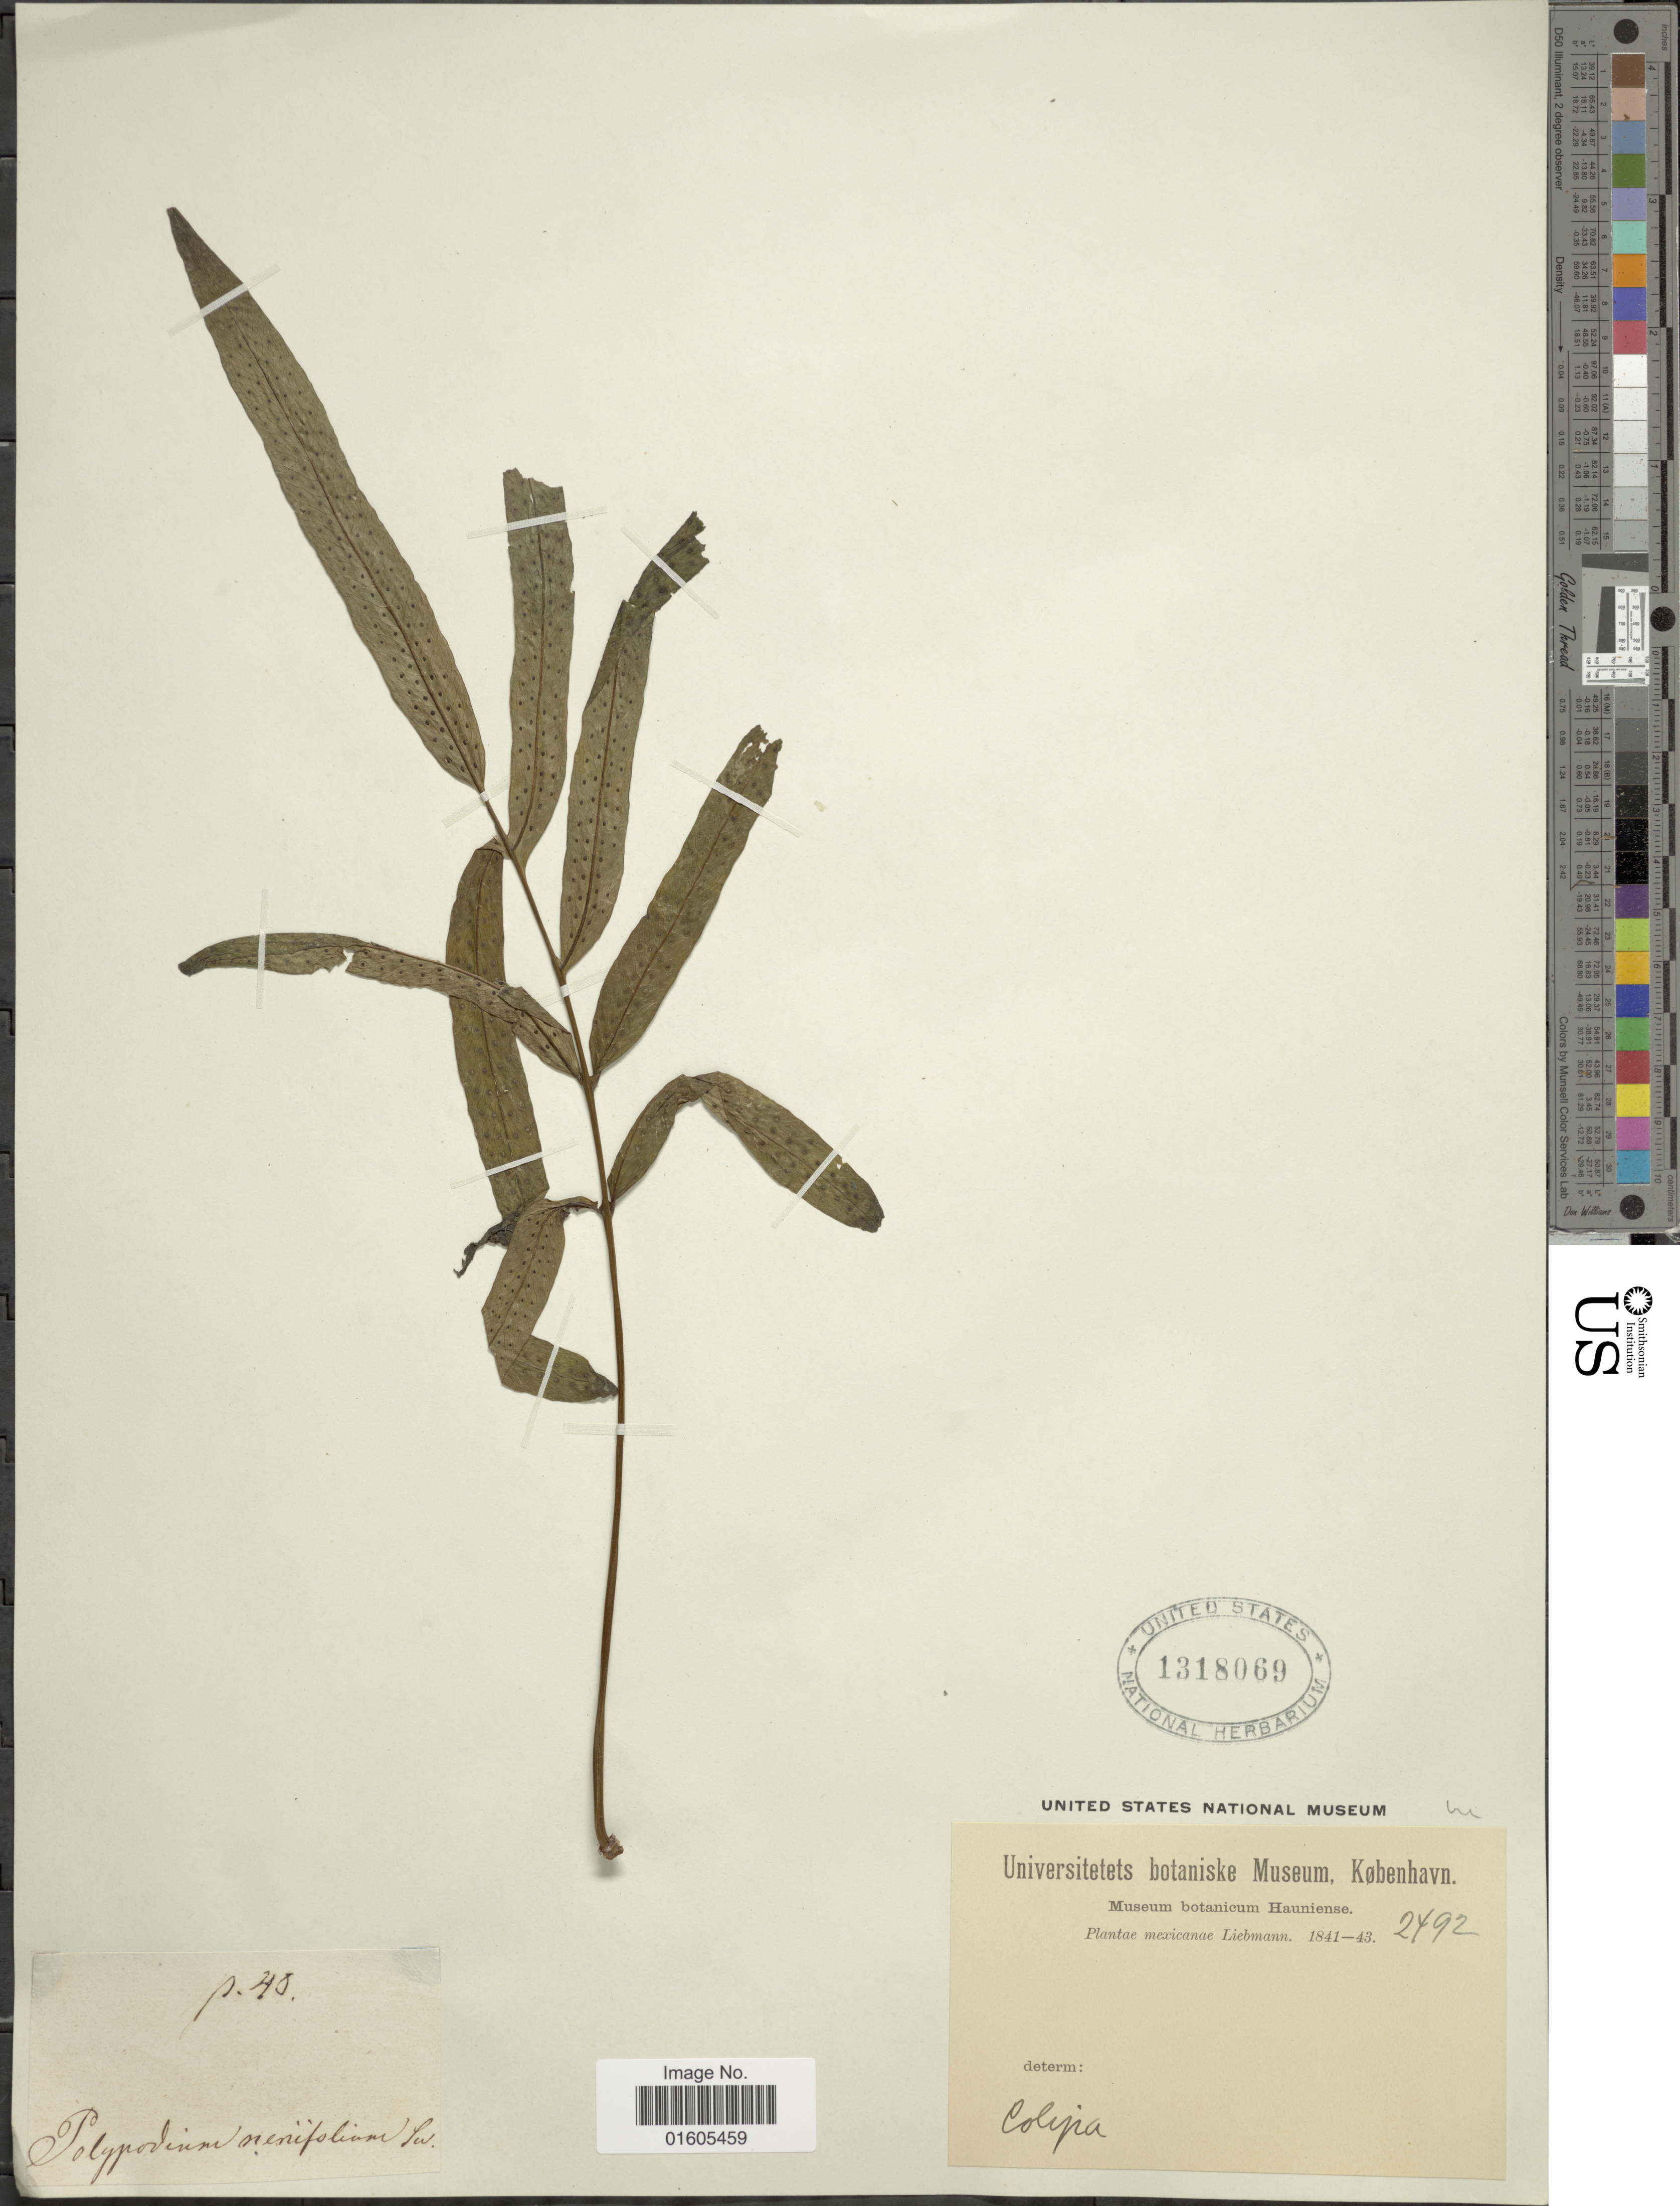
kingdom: Plantae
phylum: Tracheophyta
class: Polypodiopsida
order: Polypodiales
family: Polypodiaceae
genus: Serpocaulon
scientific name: Serpocaulon triseriale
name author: (Sw.) A.R. Sm.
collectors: Liebmann, --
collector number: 2492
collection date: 1841/1843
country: Mexico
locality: Colipa [interpreted]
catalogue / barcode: US 1318069